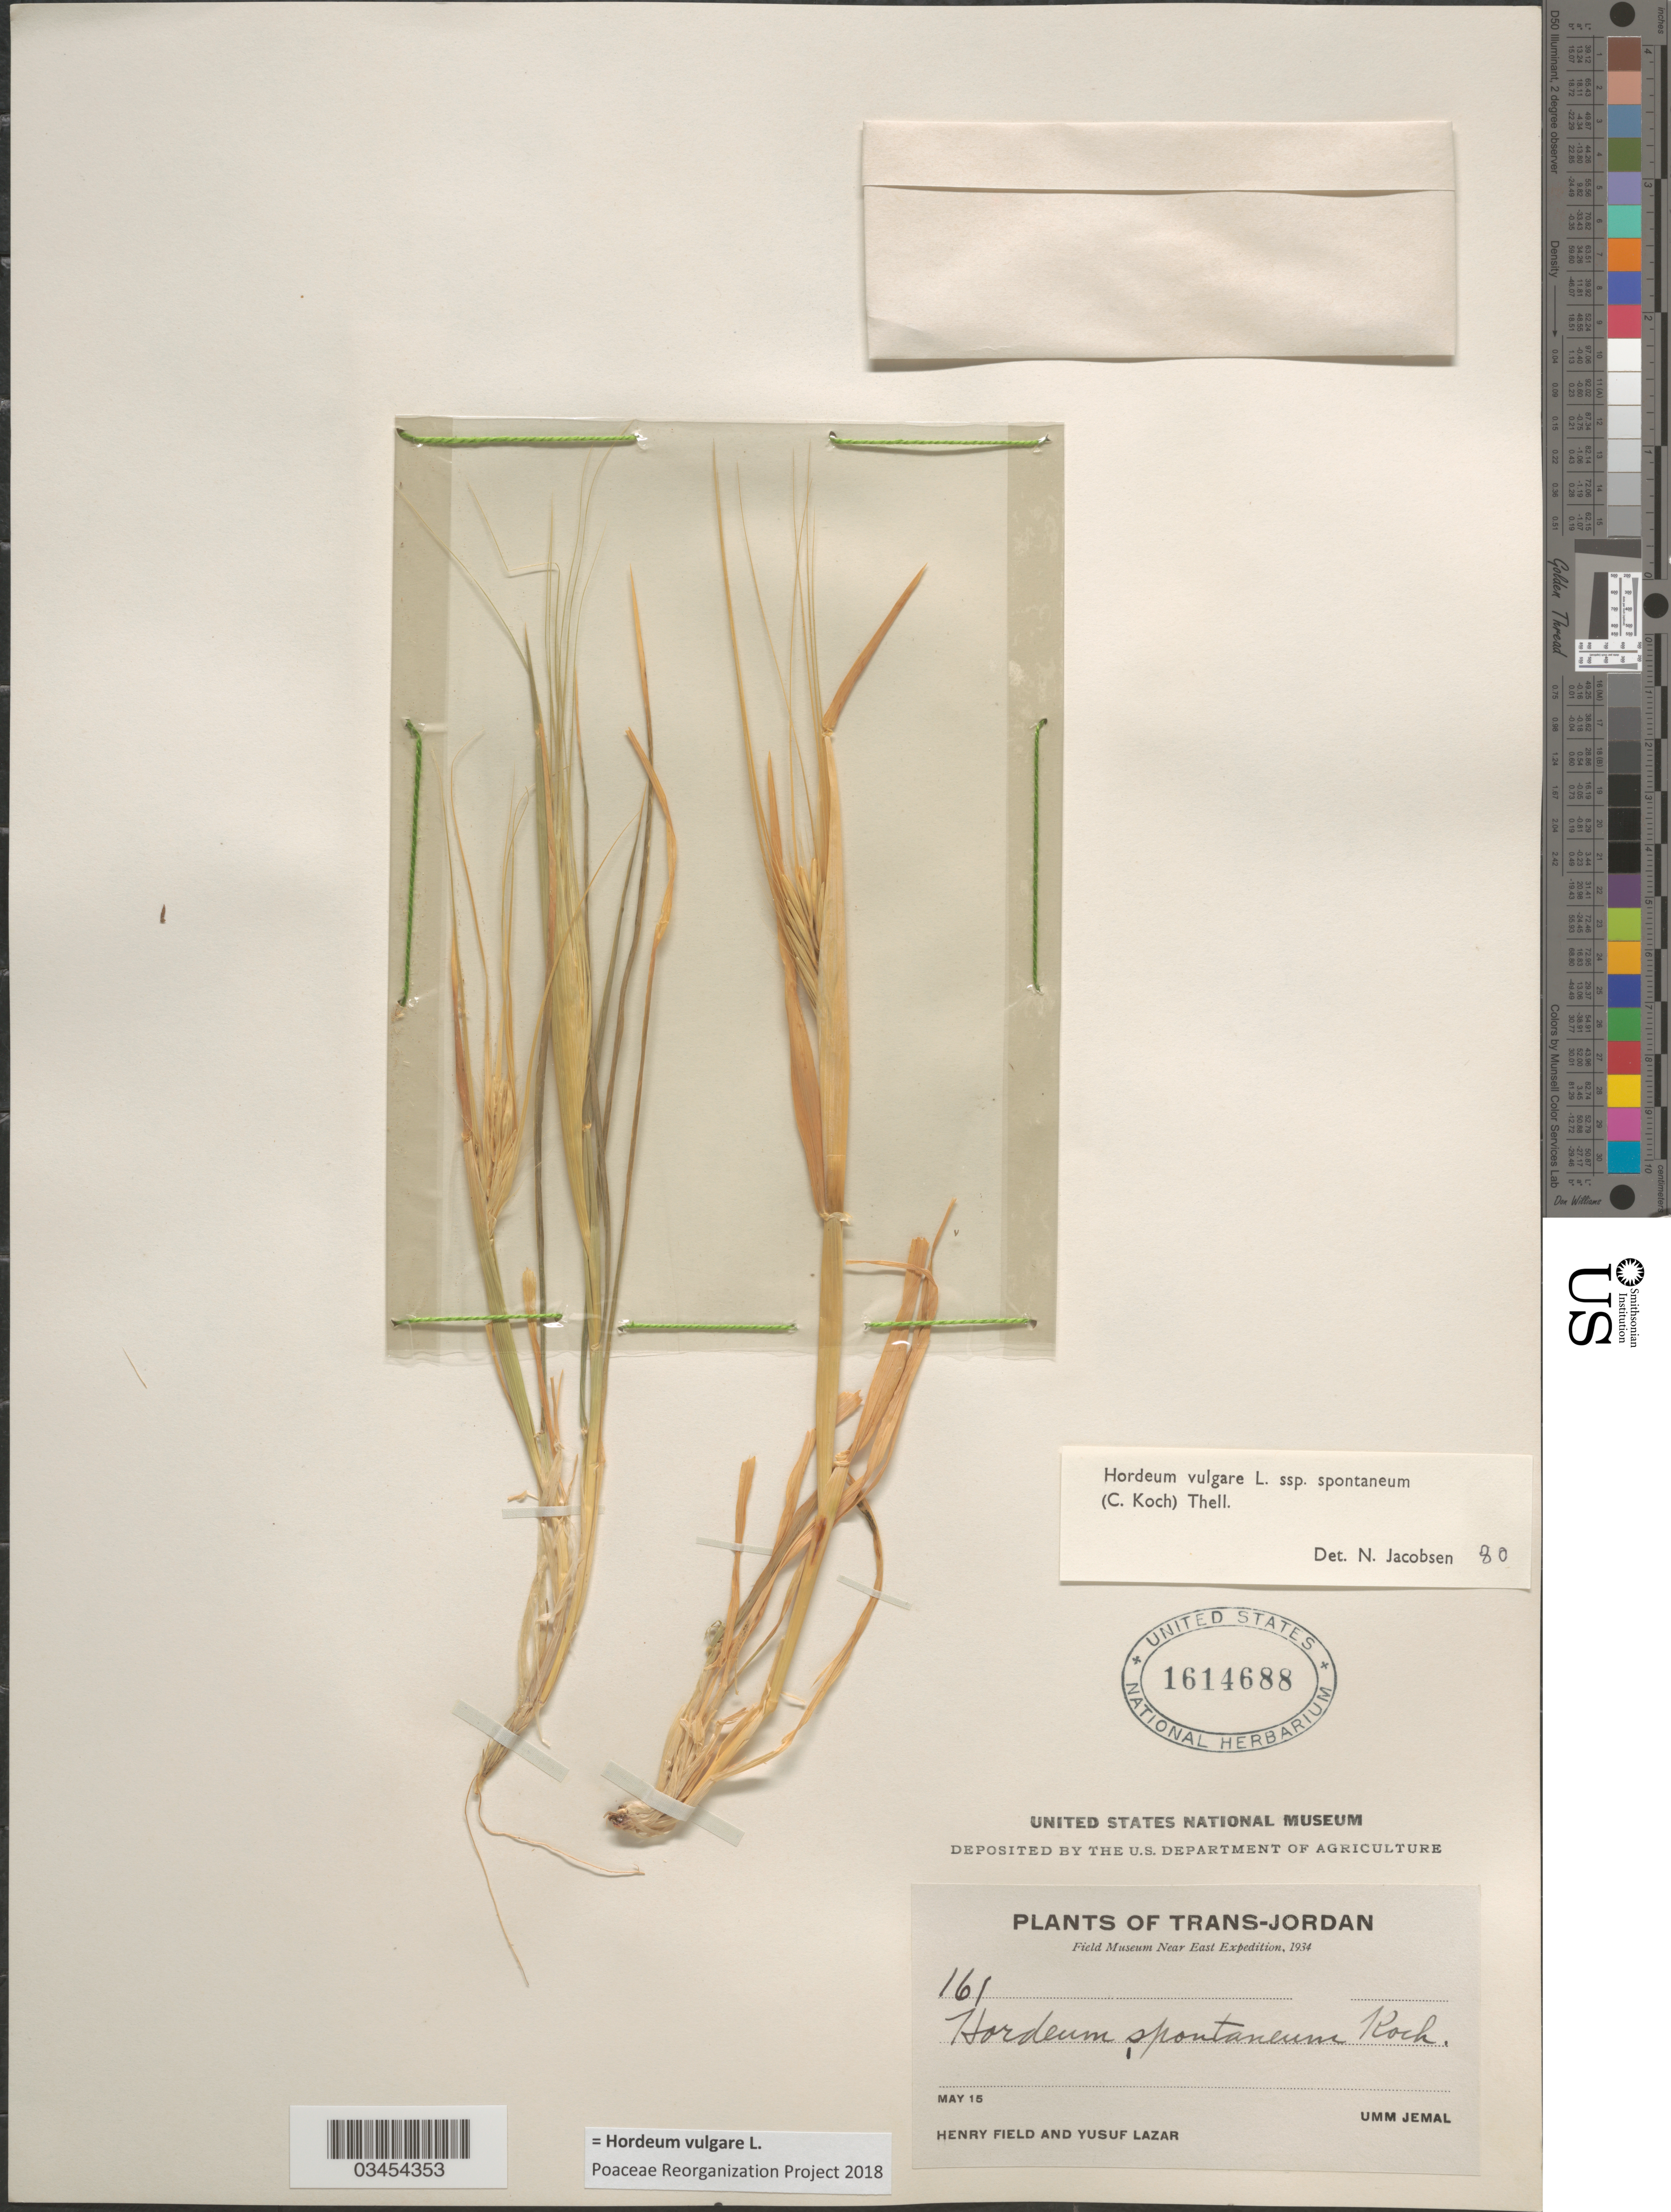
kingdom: Plantae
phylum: Tracheophyta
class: Liliopsida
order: Poales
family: Poaceae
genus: Hordeum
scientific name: Hordeum vulgare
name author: L.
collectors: H. Field & Y. Lazar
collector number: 161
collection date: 1934-05-15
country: Jordan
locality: Trans-Jordan. Field Museum Near East Expedition, 1934. Umm Jemal.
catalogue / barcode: US 1614688